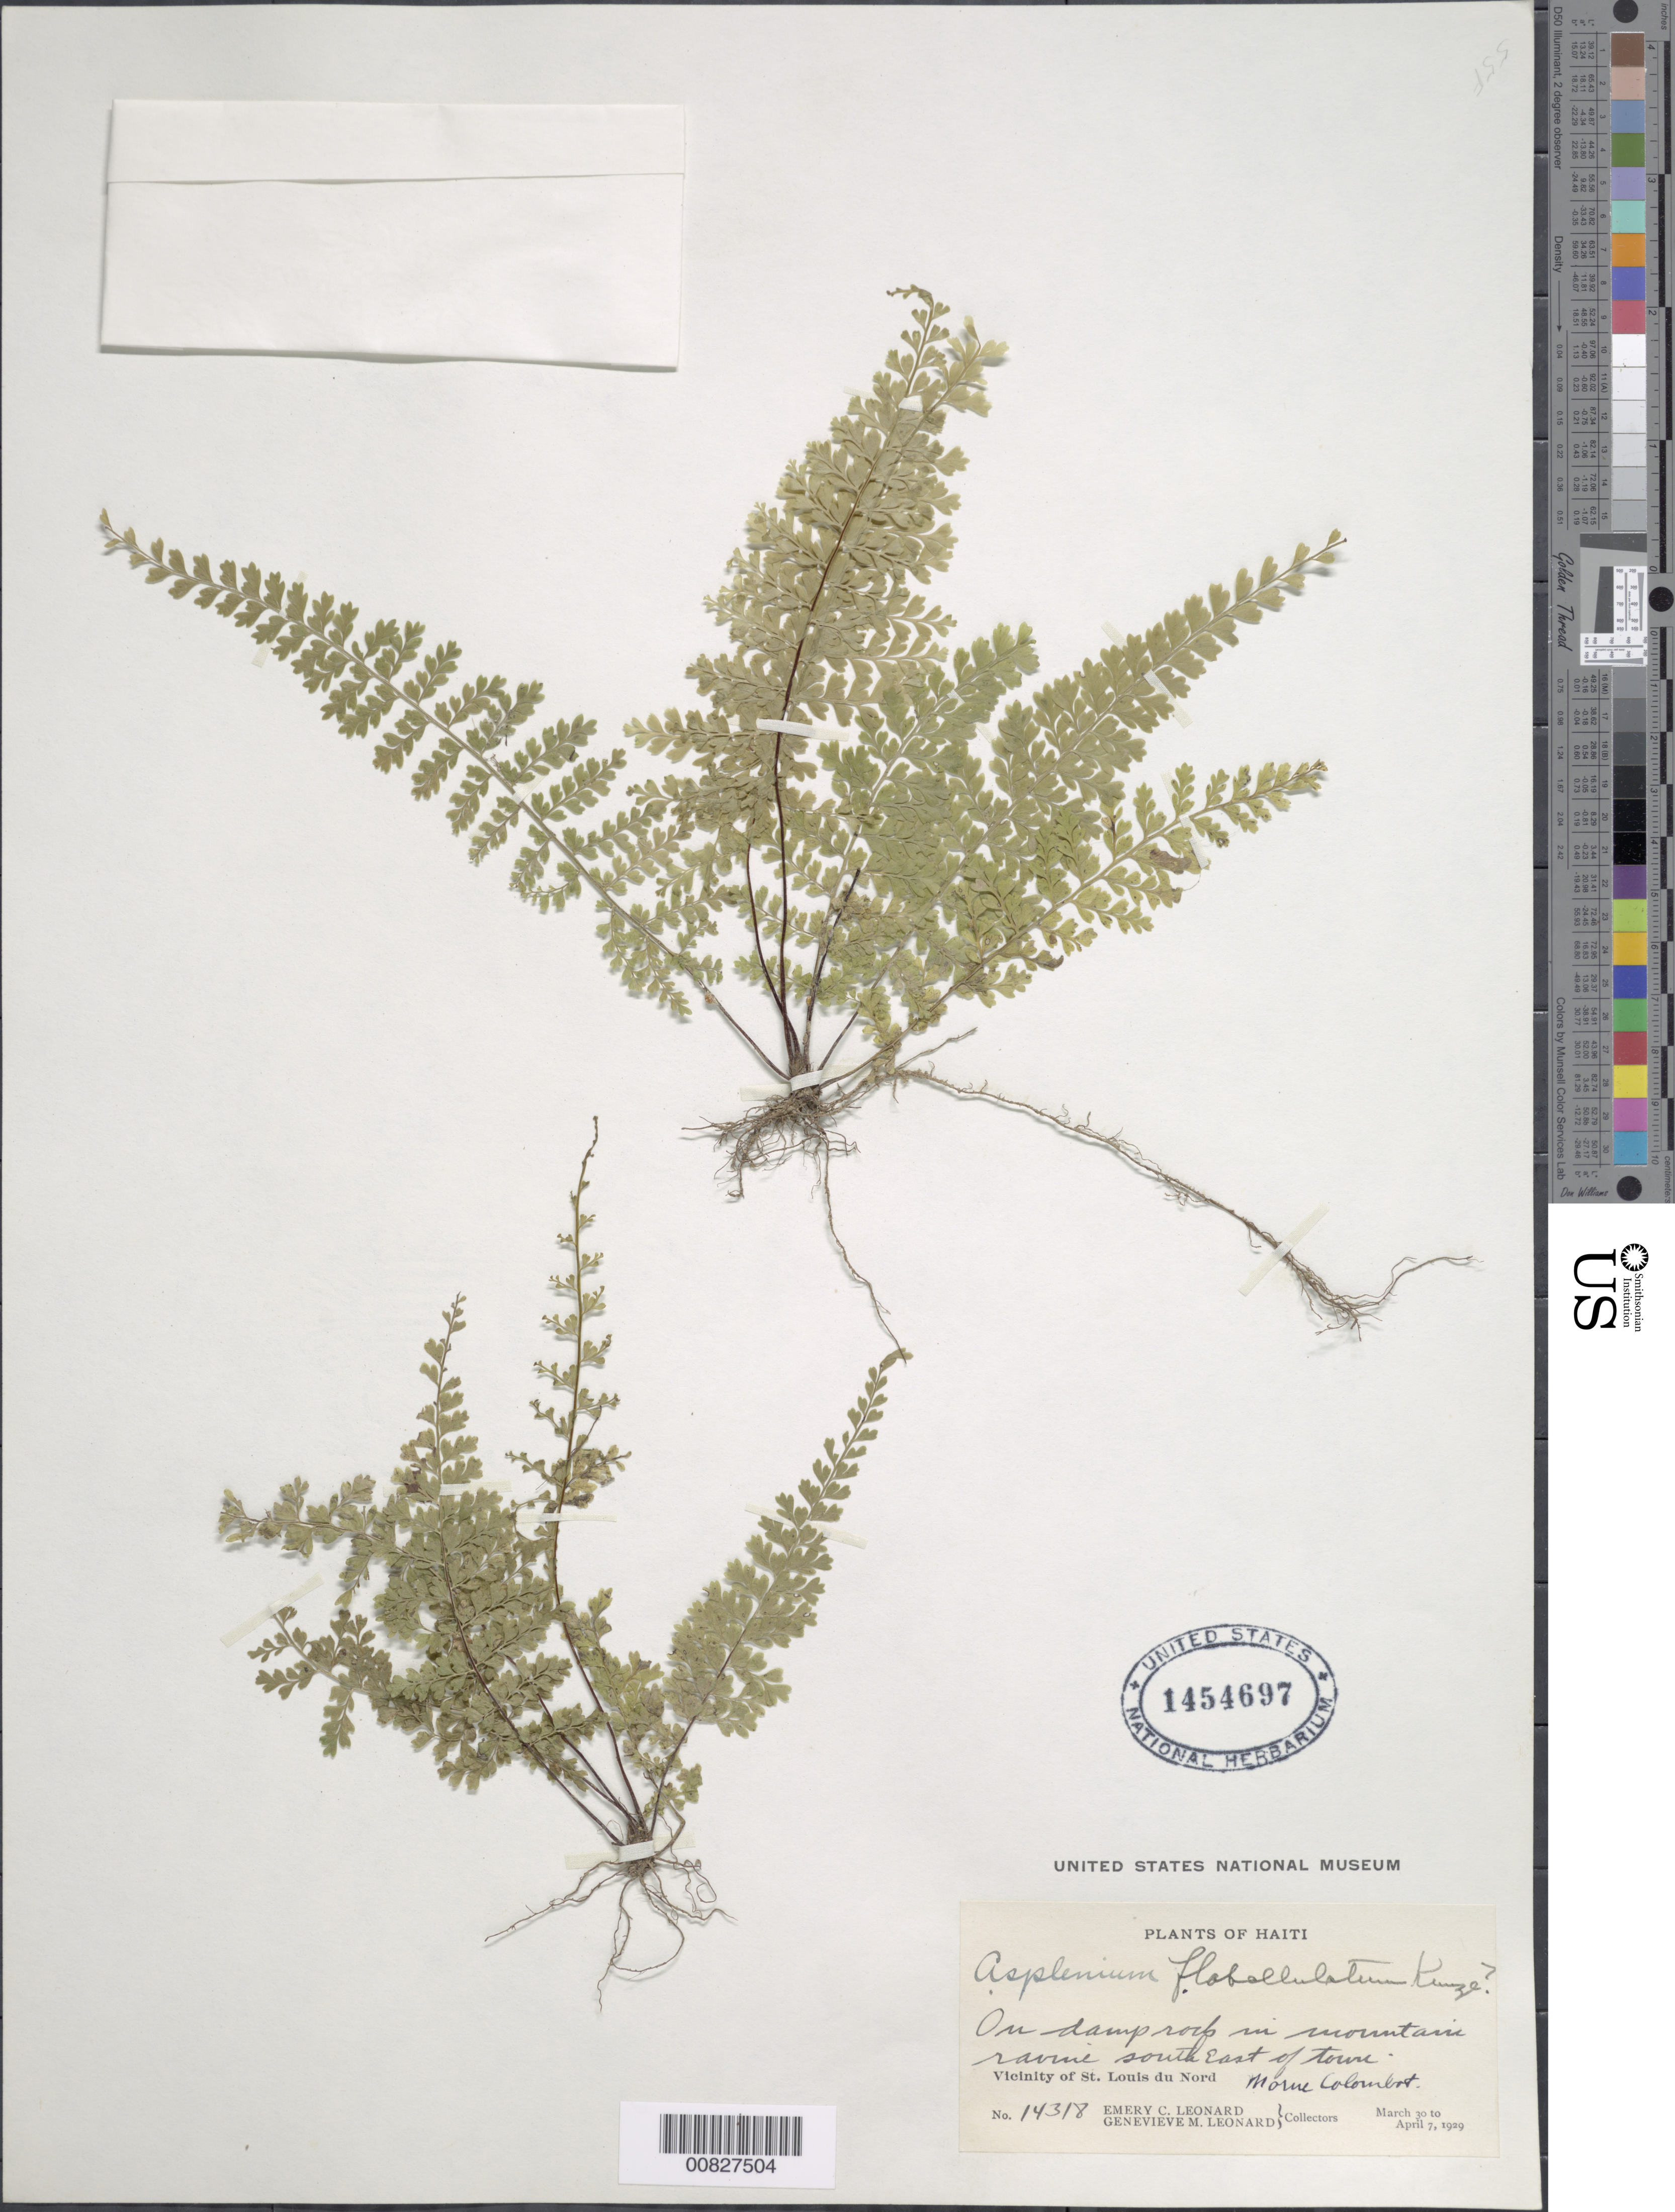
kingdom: Plantae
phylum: Tracheophyta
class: Polypodiopsida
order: Polypodiales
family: Aspleniaceae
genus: Asplenium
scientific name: Asplenium radicans var. uniserale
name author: (Raddi) L.D. Gómez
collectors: E. C. Leonard & G. M. Leonard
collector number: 14318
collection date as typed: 30 Mar 1929 to 07 Apr 1929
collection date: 1929-03-30/1929-04-07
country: Haiti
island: Hispaniola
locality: St. Louis du Nord, SE of town, Morne Colombat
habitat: On rock in damp mountain ravine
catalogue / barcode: US 1454697